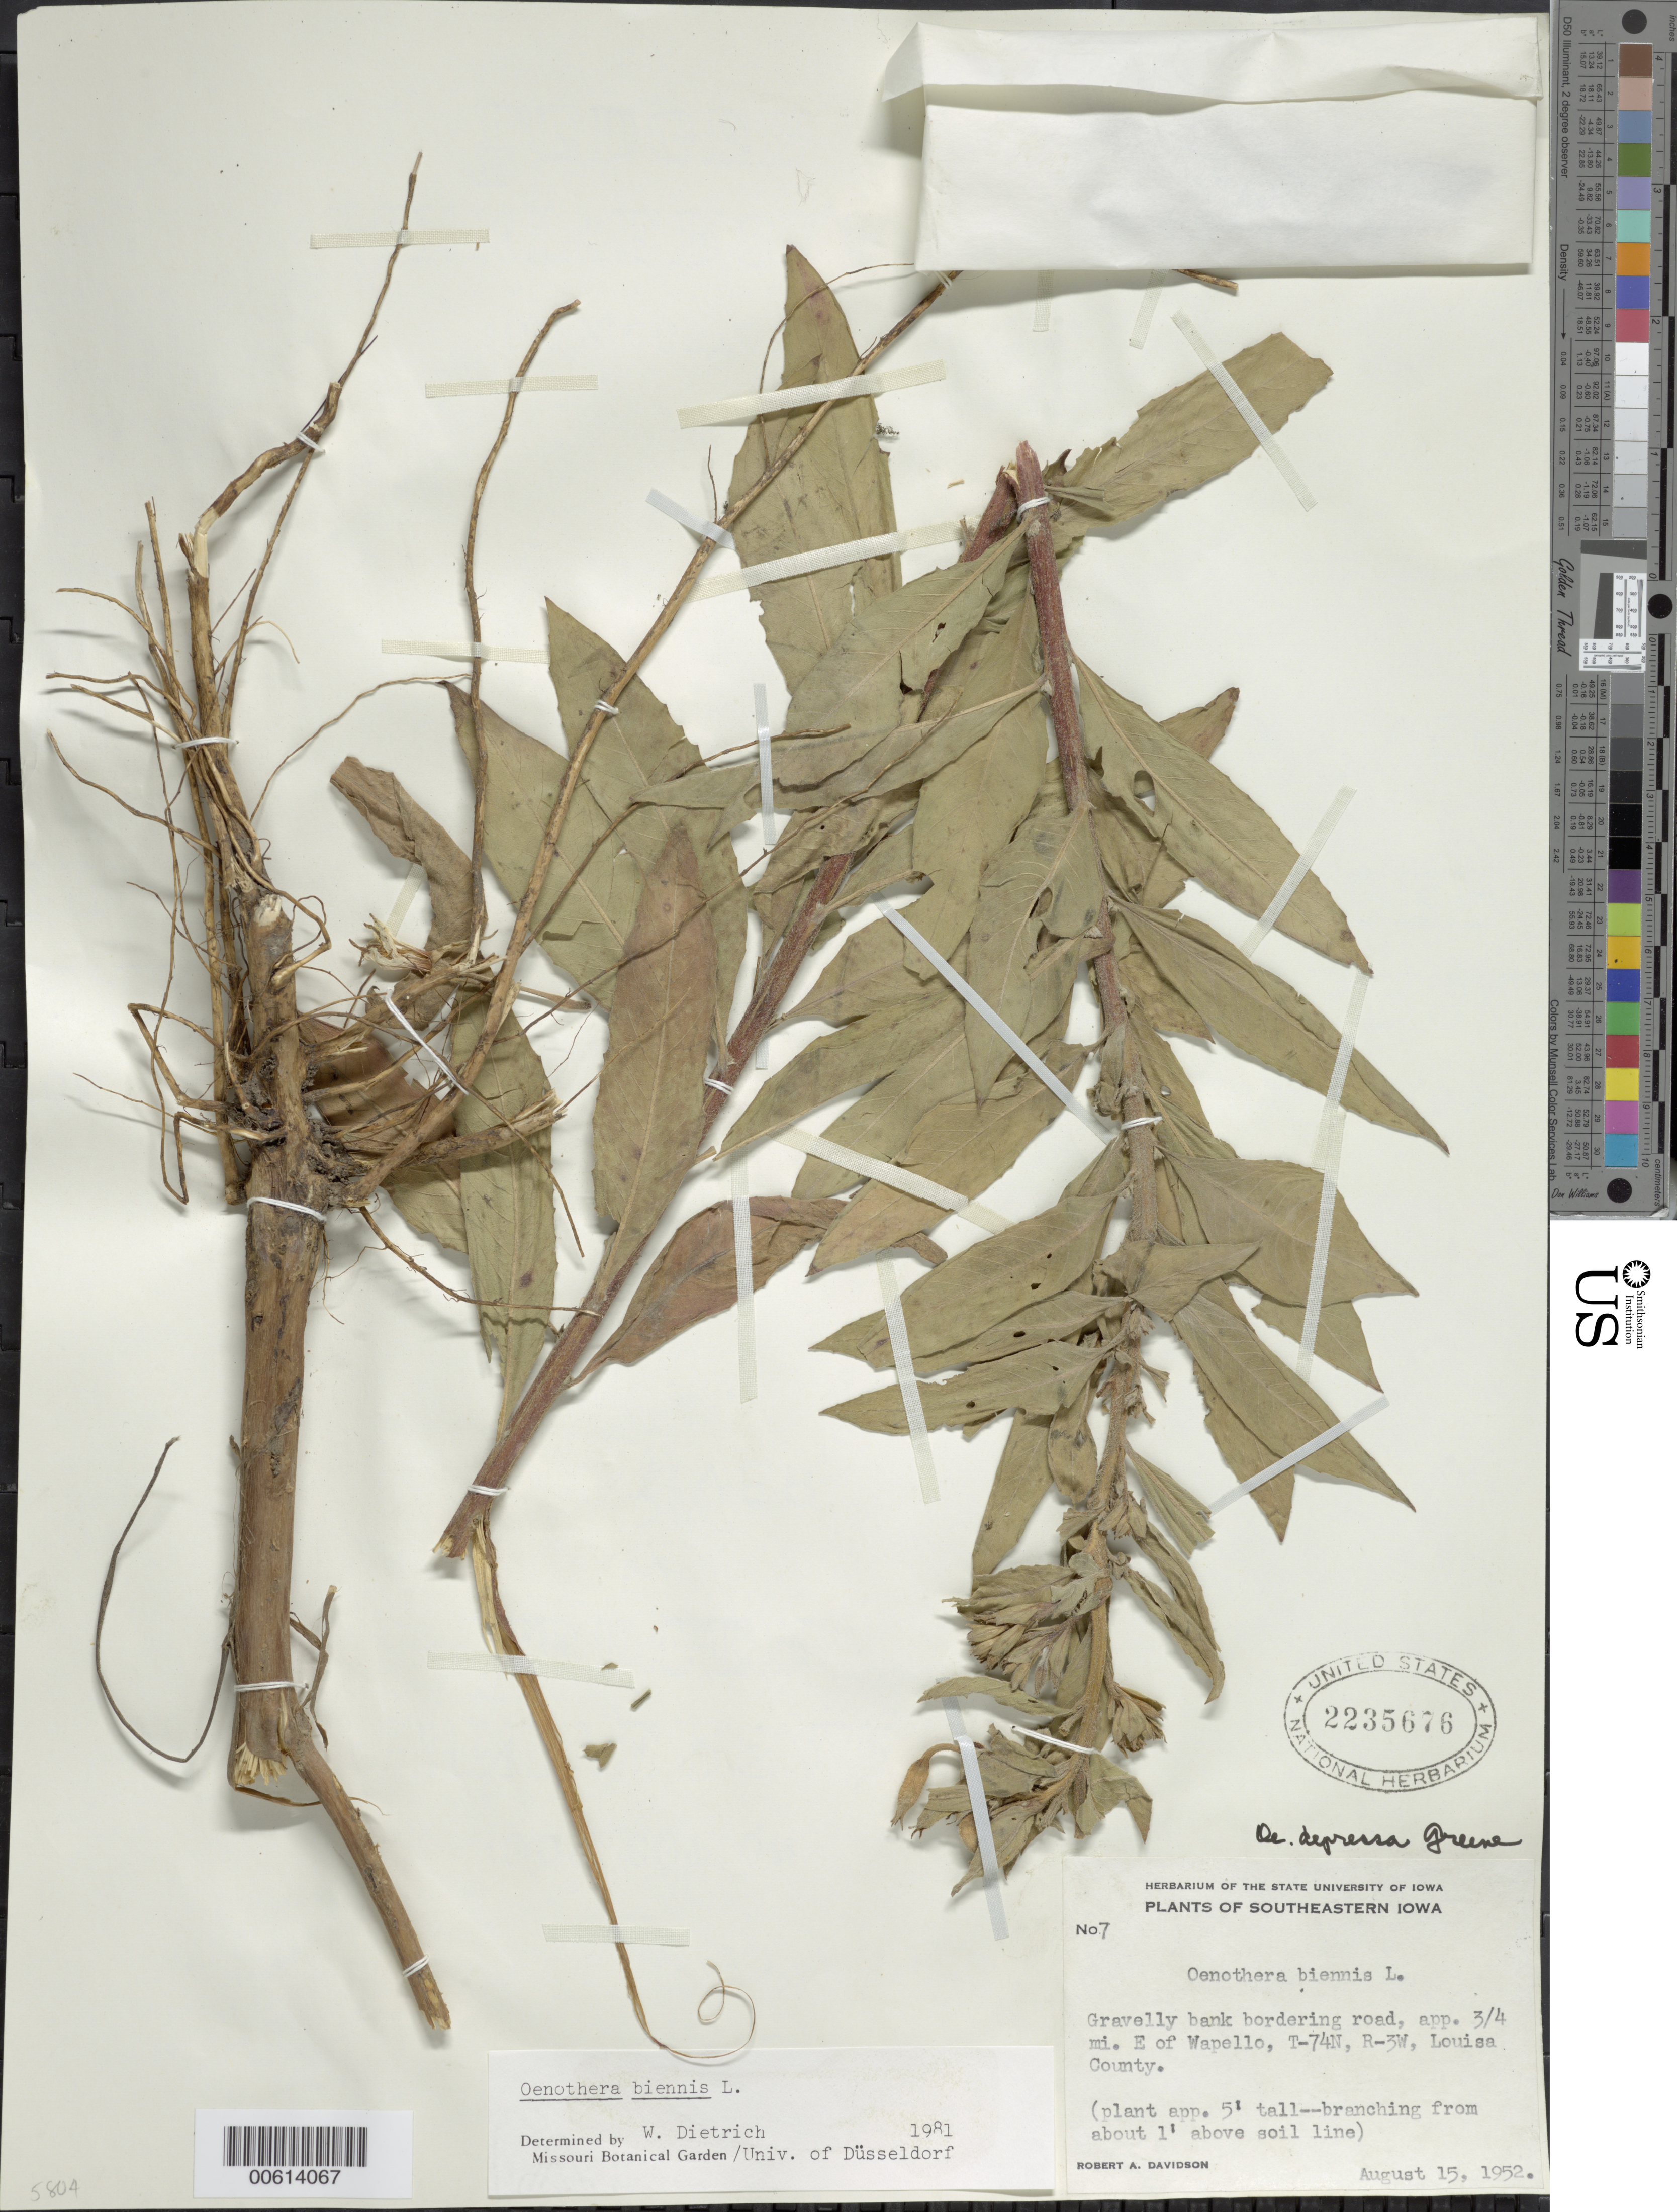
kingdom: Plantae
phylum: Tracheophyta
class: Magnoliopsida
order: Myrtales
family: Onagraceae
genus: Oenothera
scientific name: Oenothera biennis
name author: L.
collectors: R. A. Davidson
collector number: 7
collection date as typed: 15 Aug 1952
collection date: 1952-08-15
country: United States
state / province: Iowa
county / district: Louisa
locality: E of Wapello, T-74N, R-3W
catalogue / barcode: US 2235676